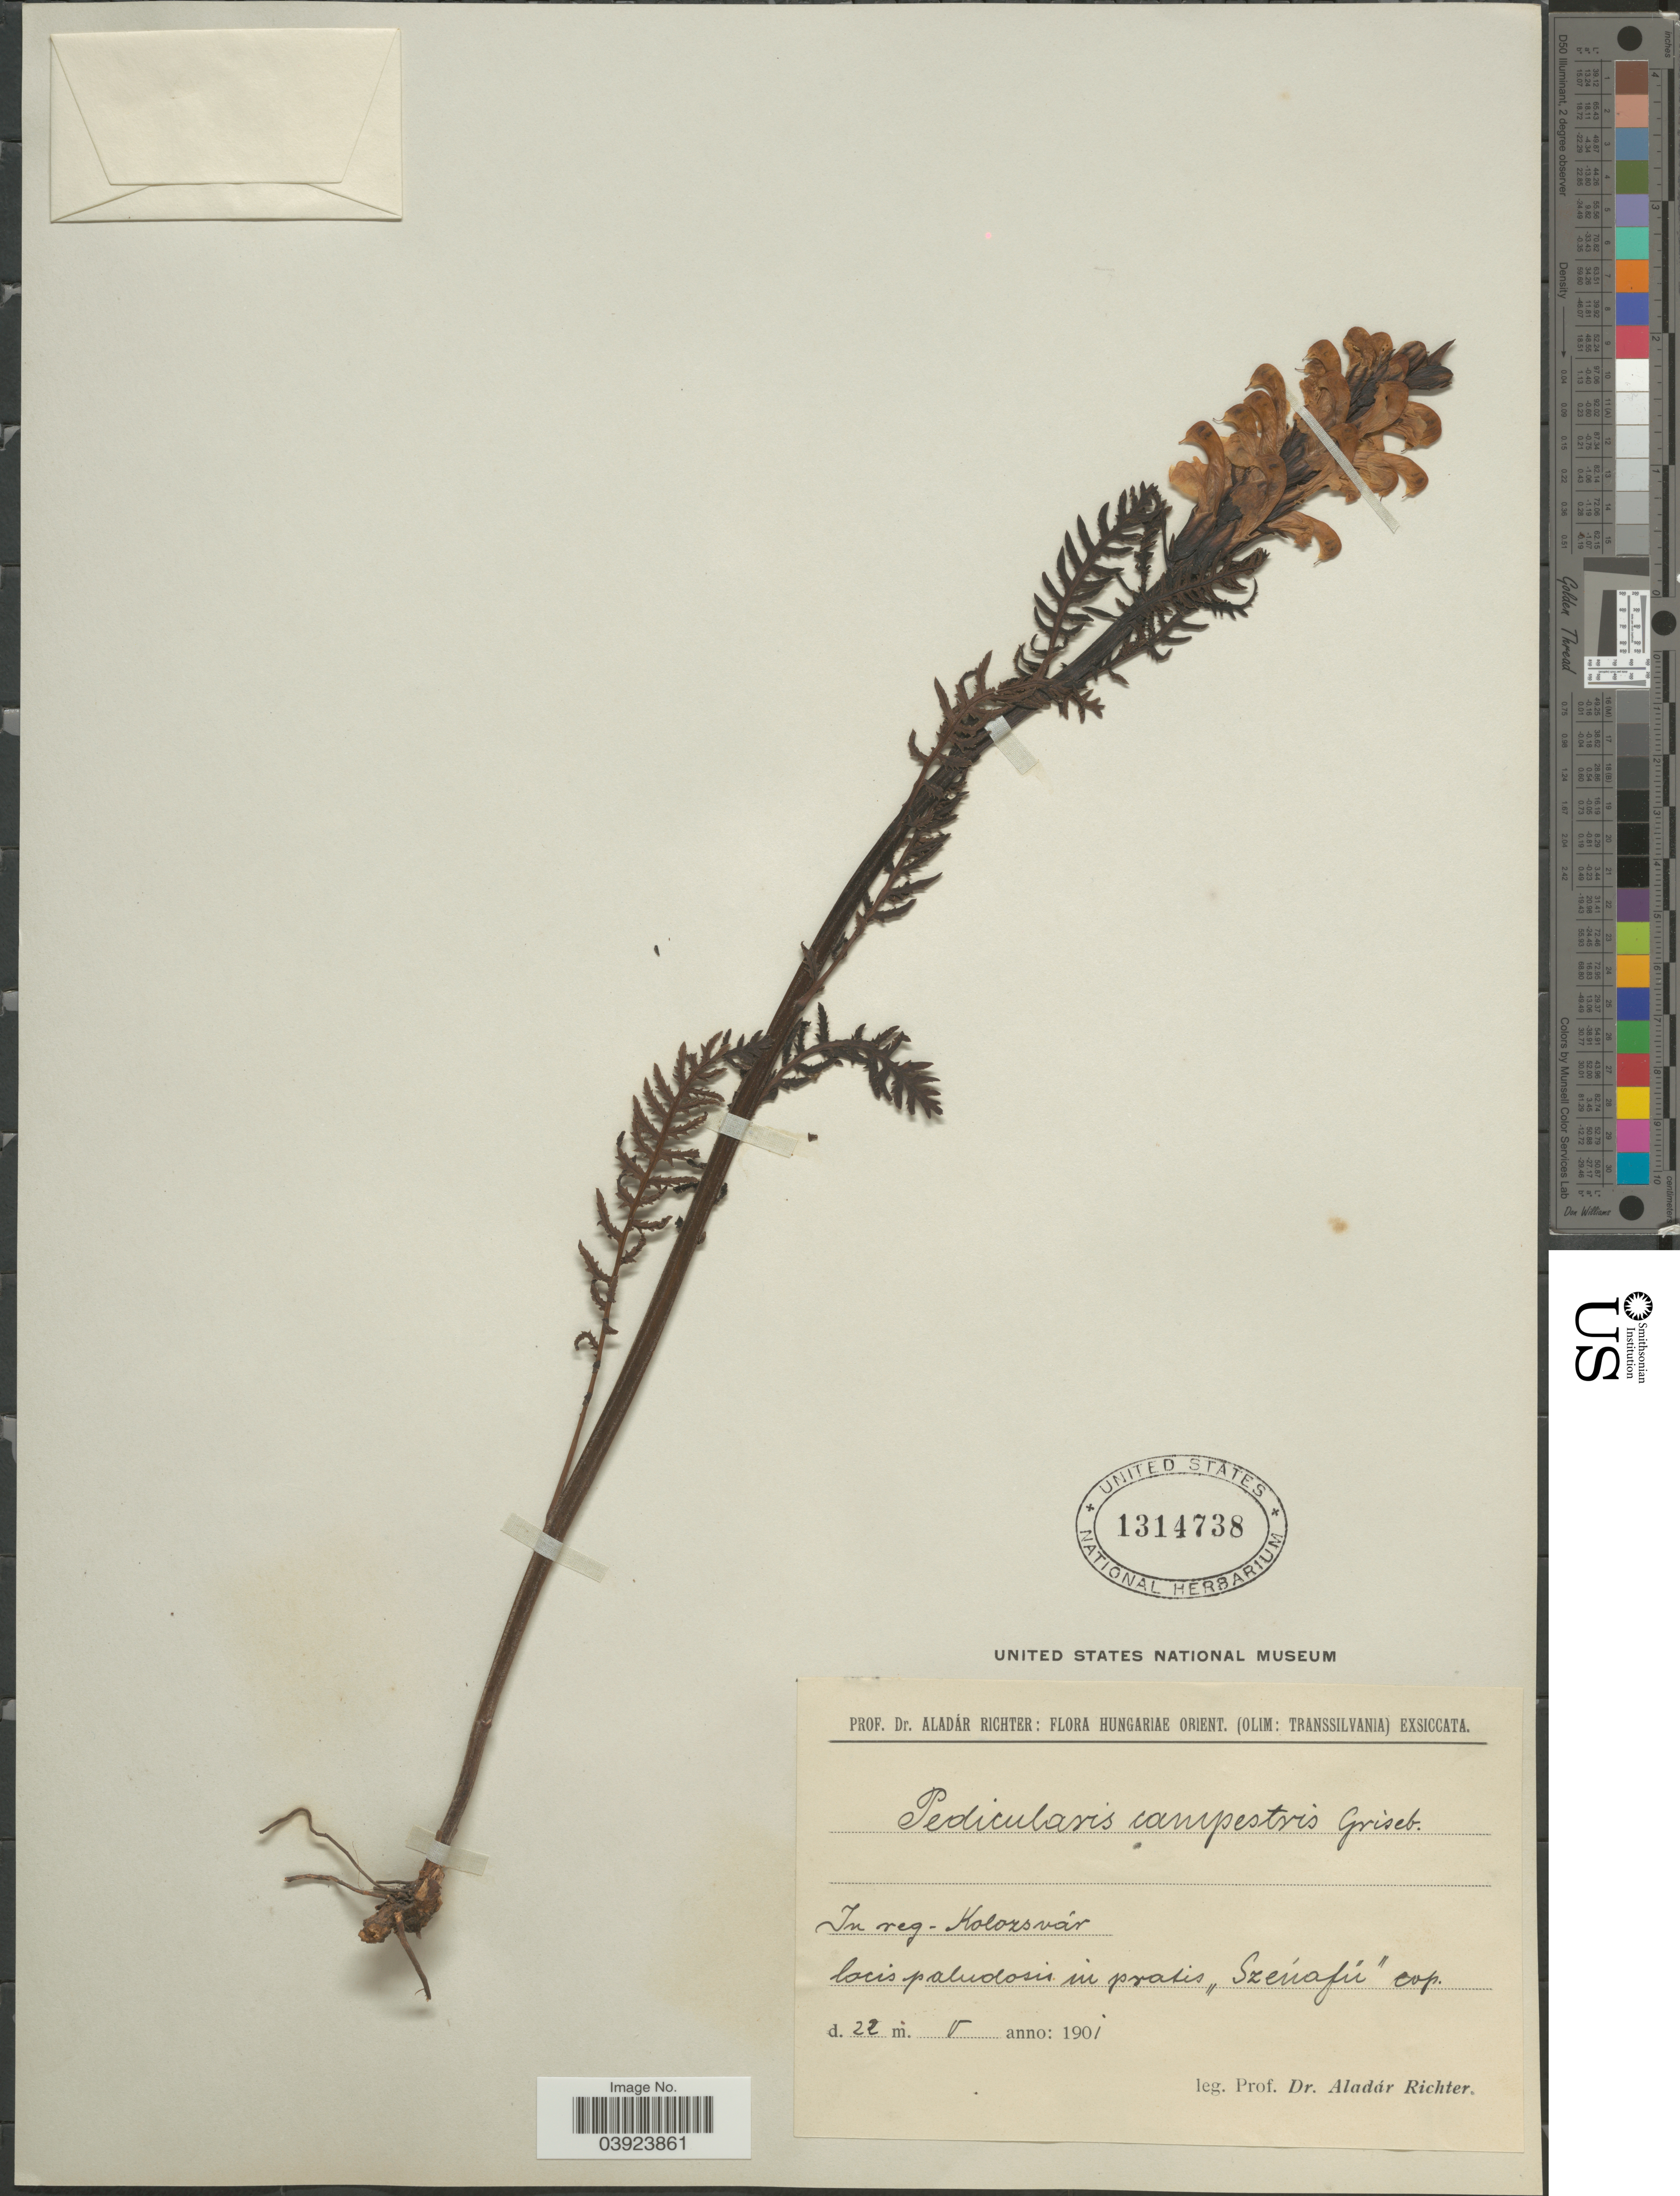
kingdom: Plantae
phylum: Tracheophyta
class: Magnoliopsida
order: Lamiales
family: Orobanchaceae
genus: Pedicularis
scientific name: Pedicularis campestris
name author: Griseb. & Schenk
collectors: A. Richter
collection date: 1901-05-22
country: Hungary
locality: Hungariae Orient. (Olim: Transsilvania). In reg. Kolozsvár locis paludosis in pratis "Szénafü" cop. [interpreted]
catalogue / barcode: US 1314738